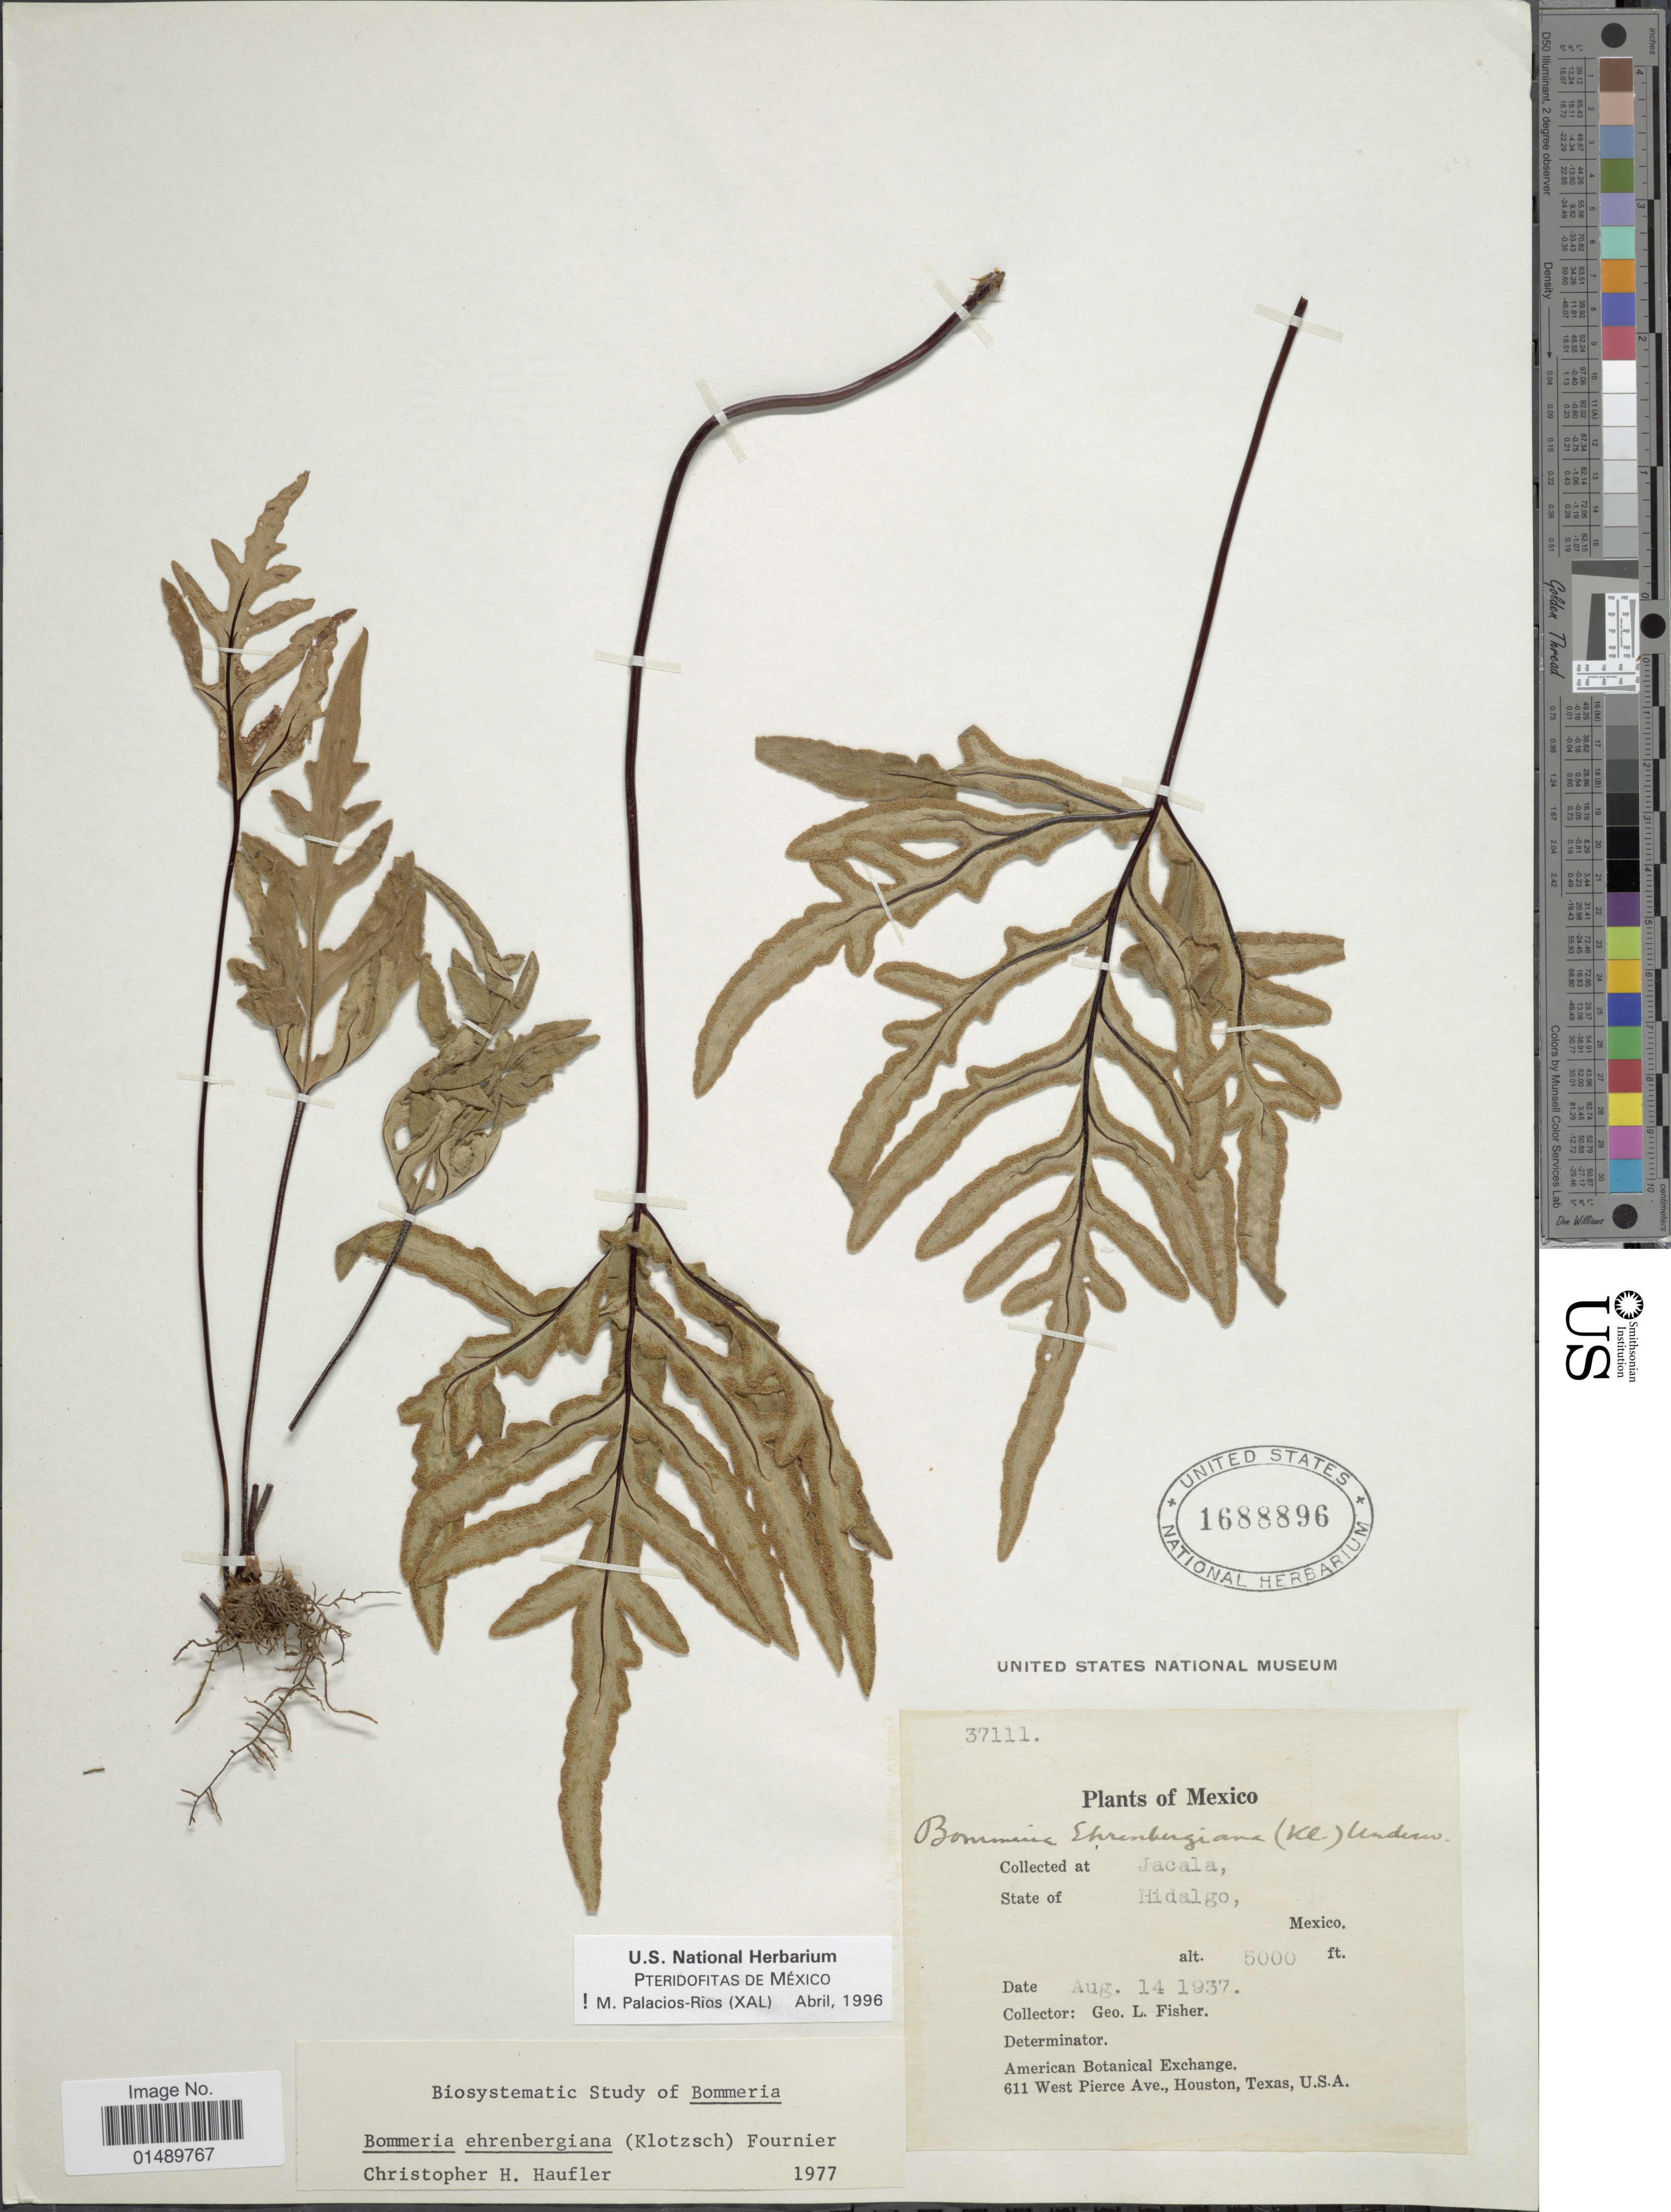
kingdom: Plantae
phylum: Tracheophyta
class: Polypodiopsida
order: Polypodiales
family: Pteridaceae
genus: Bommeria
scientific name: Bommeria ehrenbergiana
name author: (Klotzsch) Underw.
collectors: G. L. Fisher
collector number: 37111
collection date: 1937-08-14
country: Mexico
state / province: Hidalgo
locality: Mexico, Jacala. Hidalgo.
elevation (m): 1524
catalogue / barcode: US 1688896